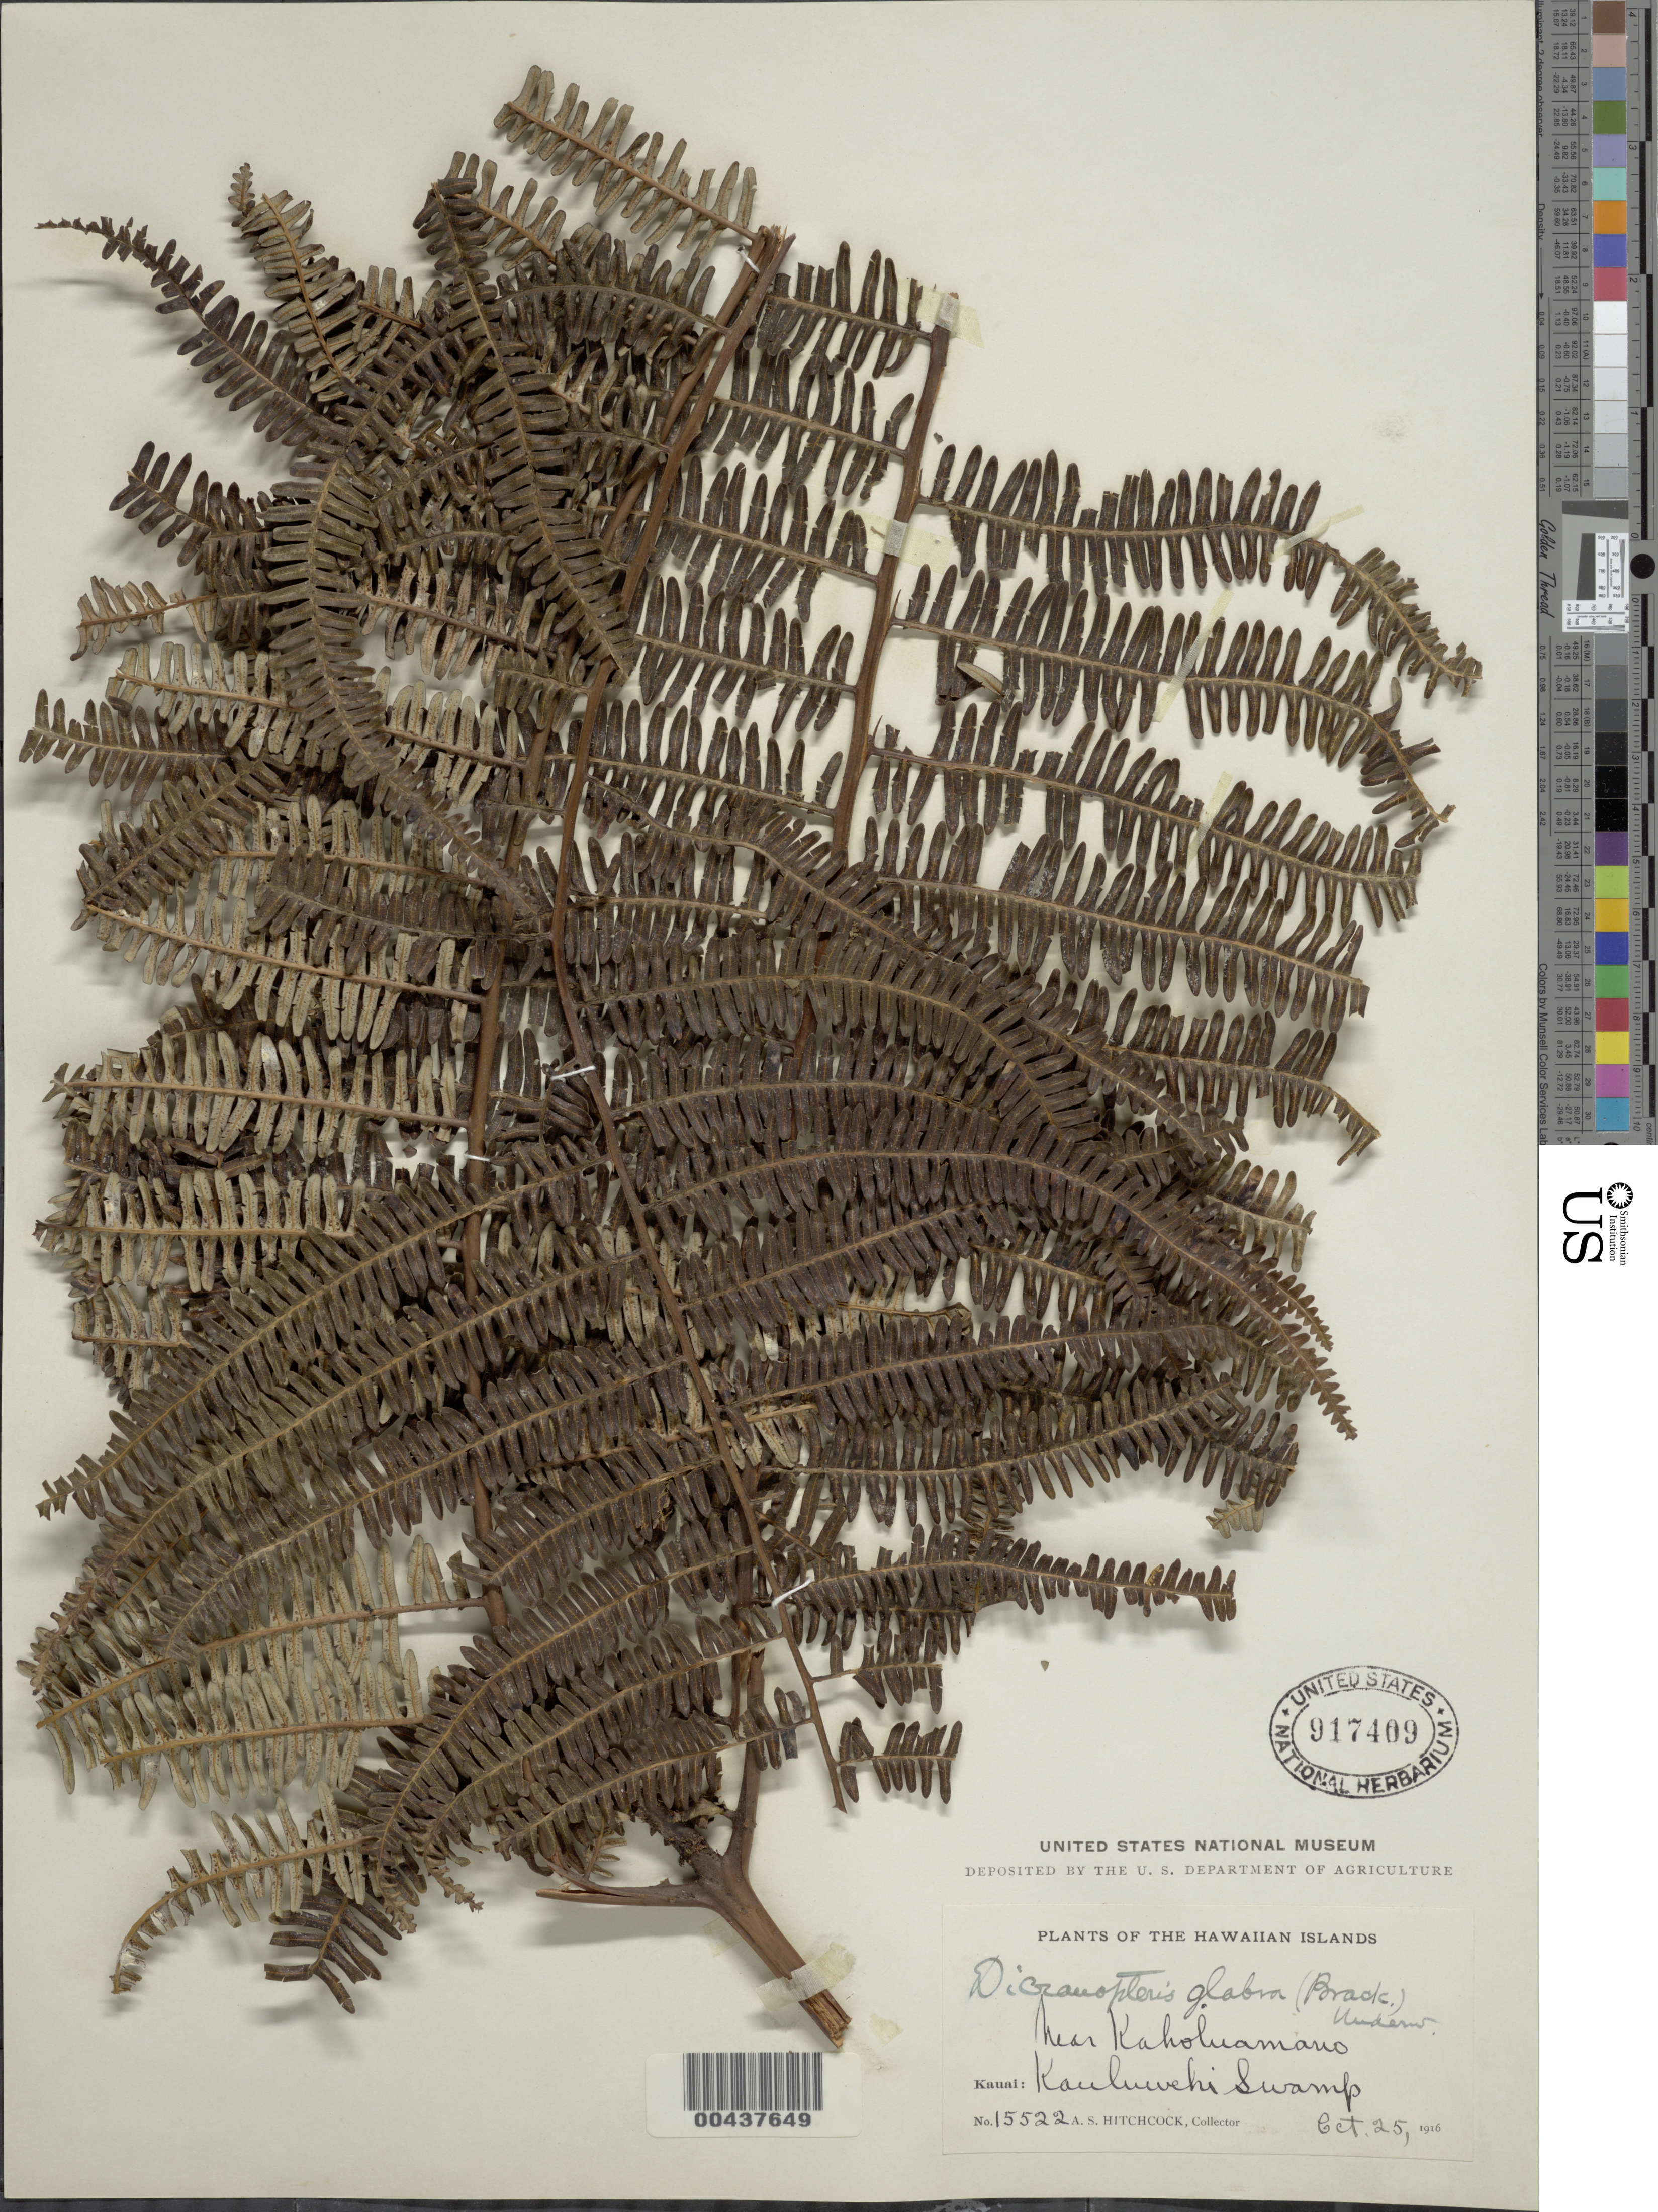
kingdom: Plantae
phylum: Tracheophyta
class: Polypodiopsida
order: Gleicheniales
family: Gleicheniaceae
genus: Diplopterygium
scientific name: Diplopterygium glaucum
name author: (Thunb. ex Houtt.) Nakai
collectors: A. S. Hitchcock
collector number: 15522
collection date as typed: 25 Oct 1916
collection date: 1916-10-25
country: United States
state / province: Hawaii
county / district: Kauai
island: Kaua'i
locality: Kauluwehi Swamp, near Kaholuamano, Kauai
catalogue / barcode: US 917409